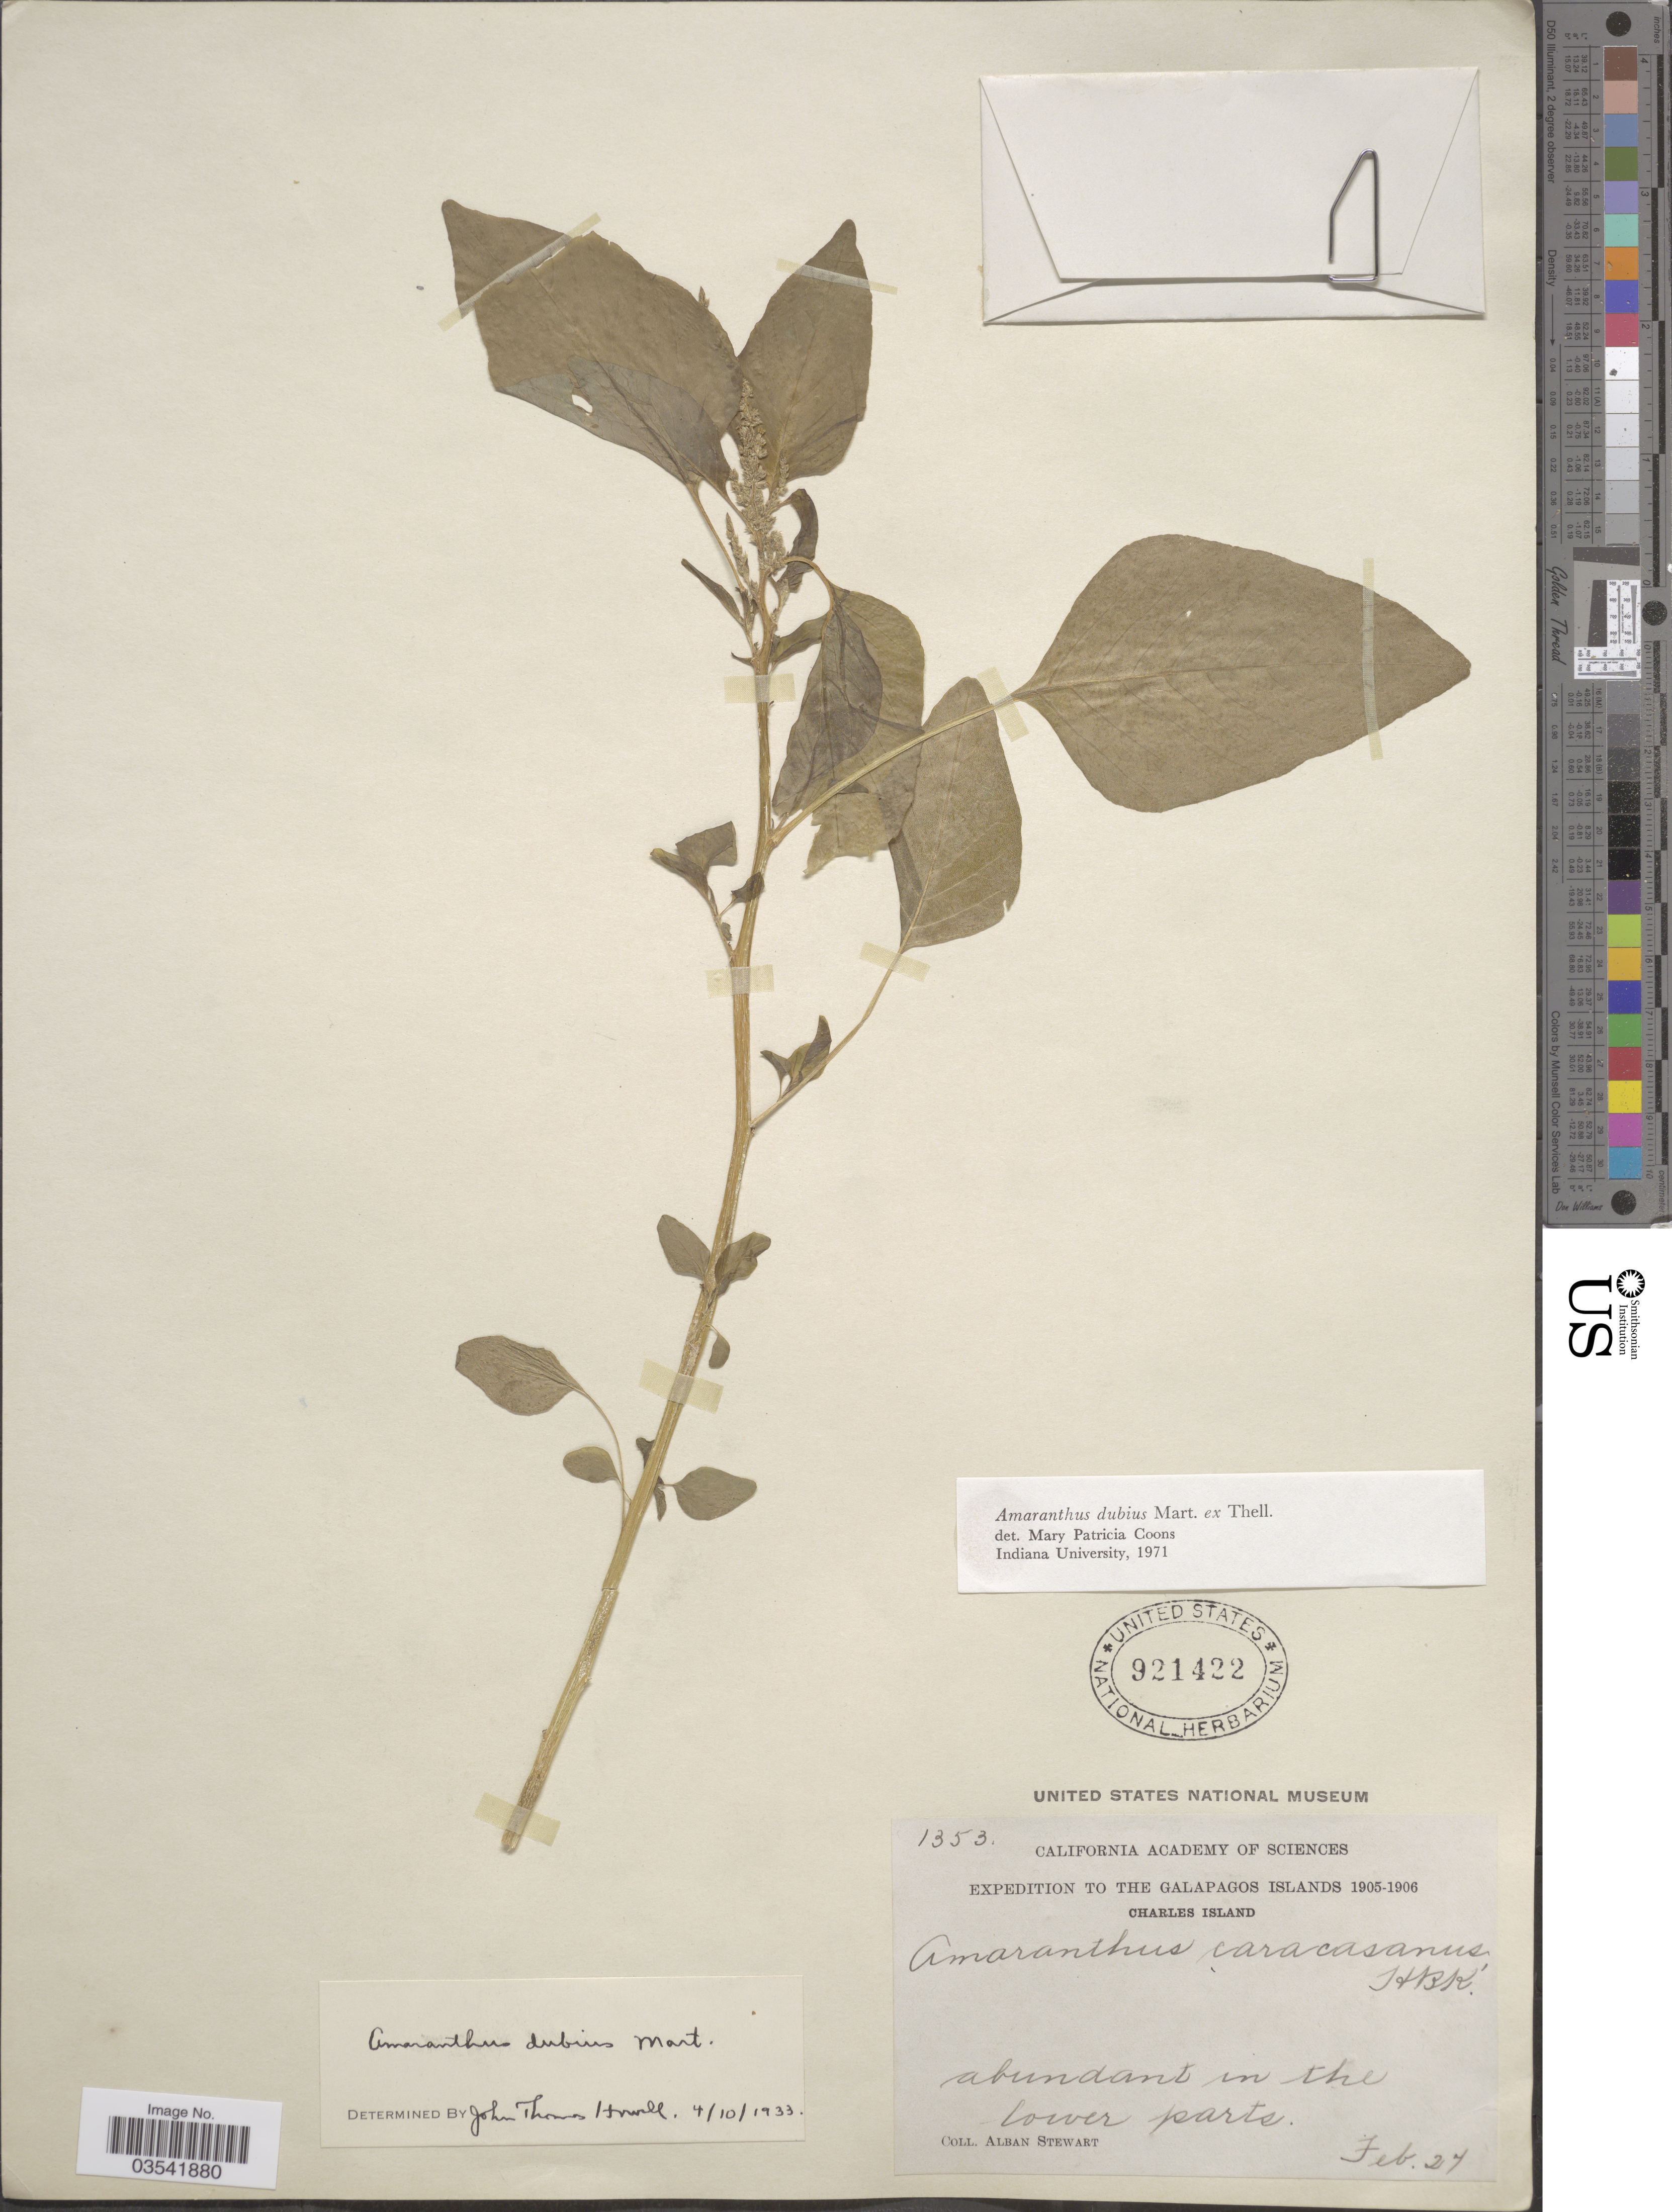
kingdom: Plantae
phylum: Tracheophyta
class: Magnoliopsida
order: Caryophyllales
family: Amaranthaceae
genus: Amaranthus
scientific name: Amaranthus dubius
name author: Mart. ex Thell.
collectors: A. Stewart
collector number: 1353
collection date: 1905-02-27/1906-02-27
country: Ecuador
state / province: Colón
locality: The Galapagos Islands. Charles Island. In the lower parts.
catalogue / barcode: US 921422